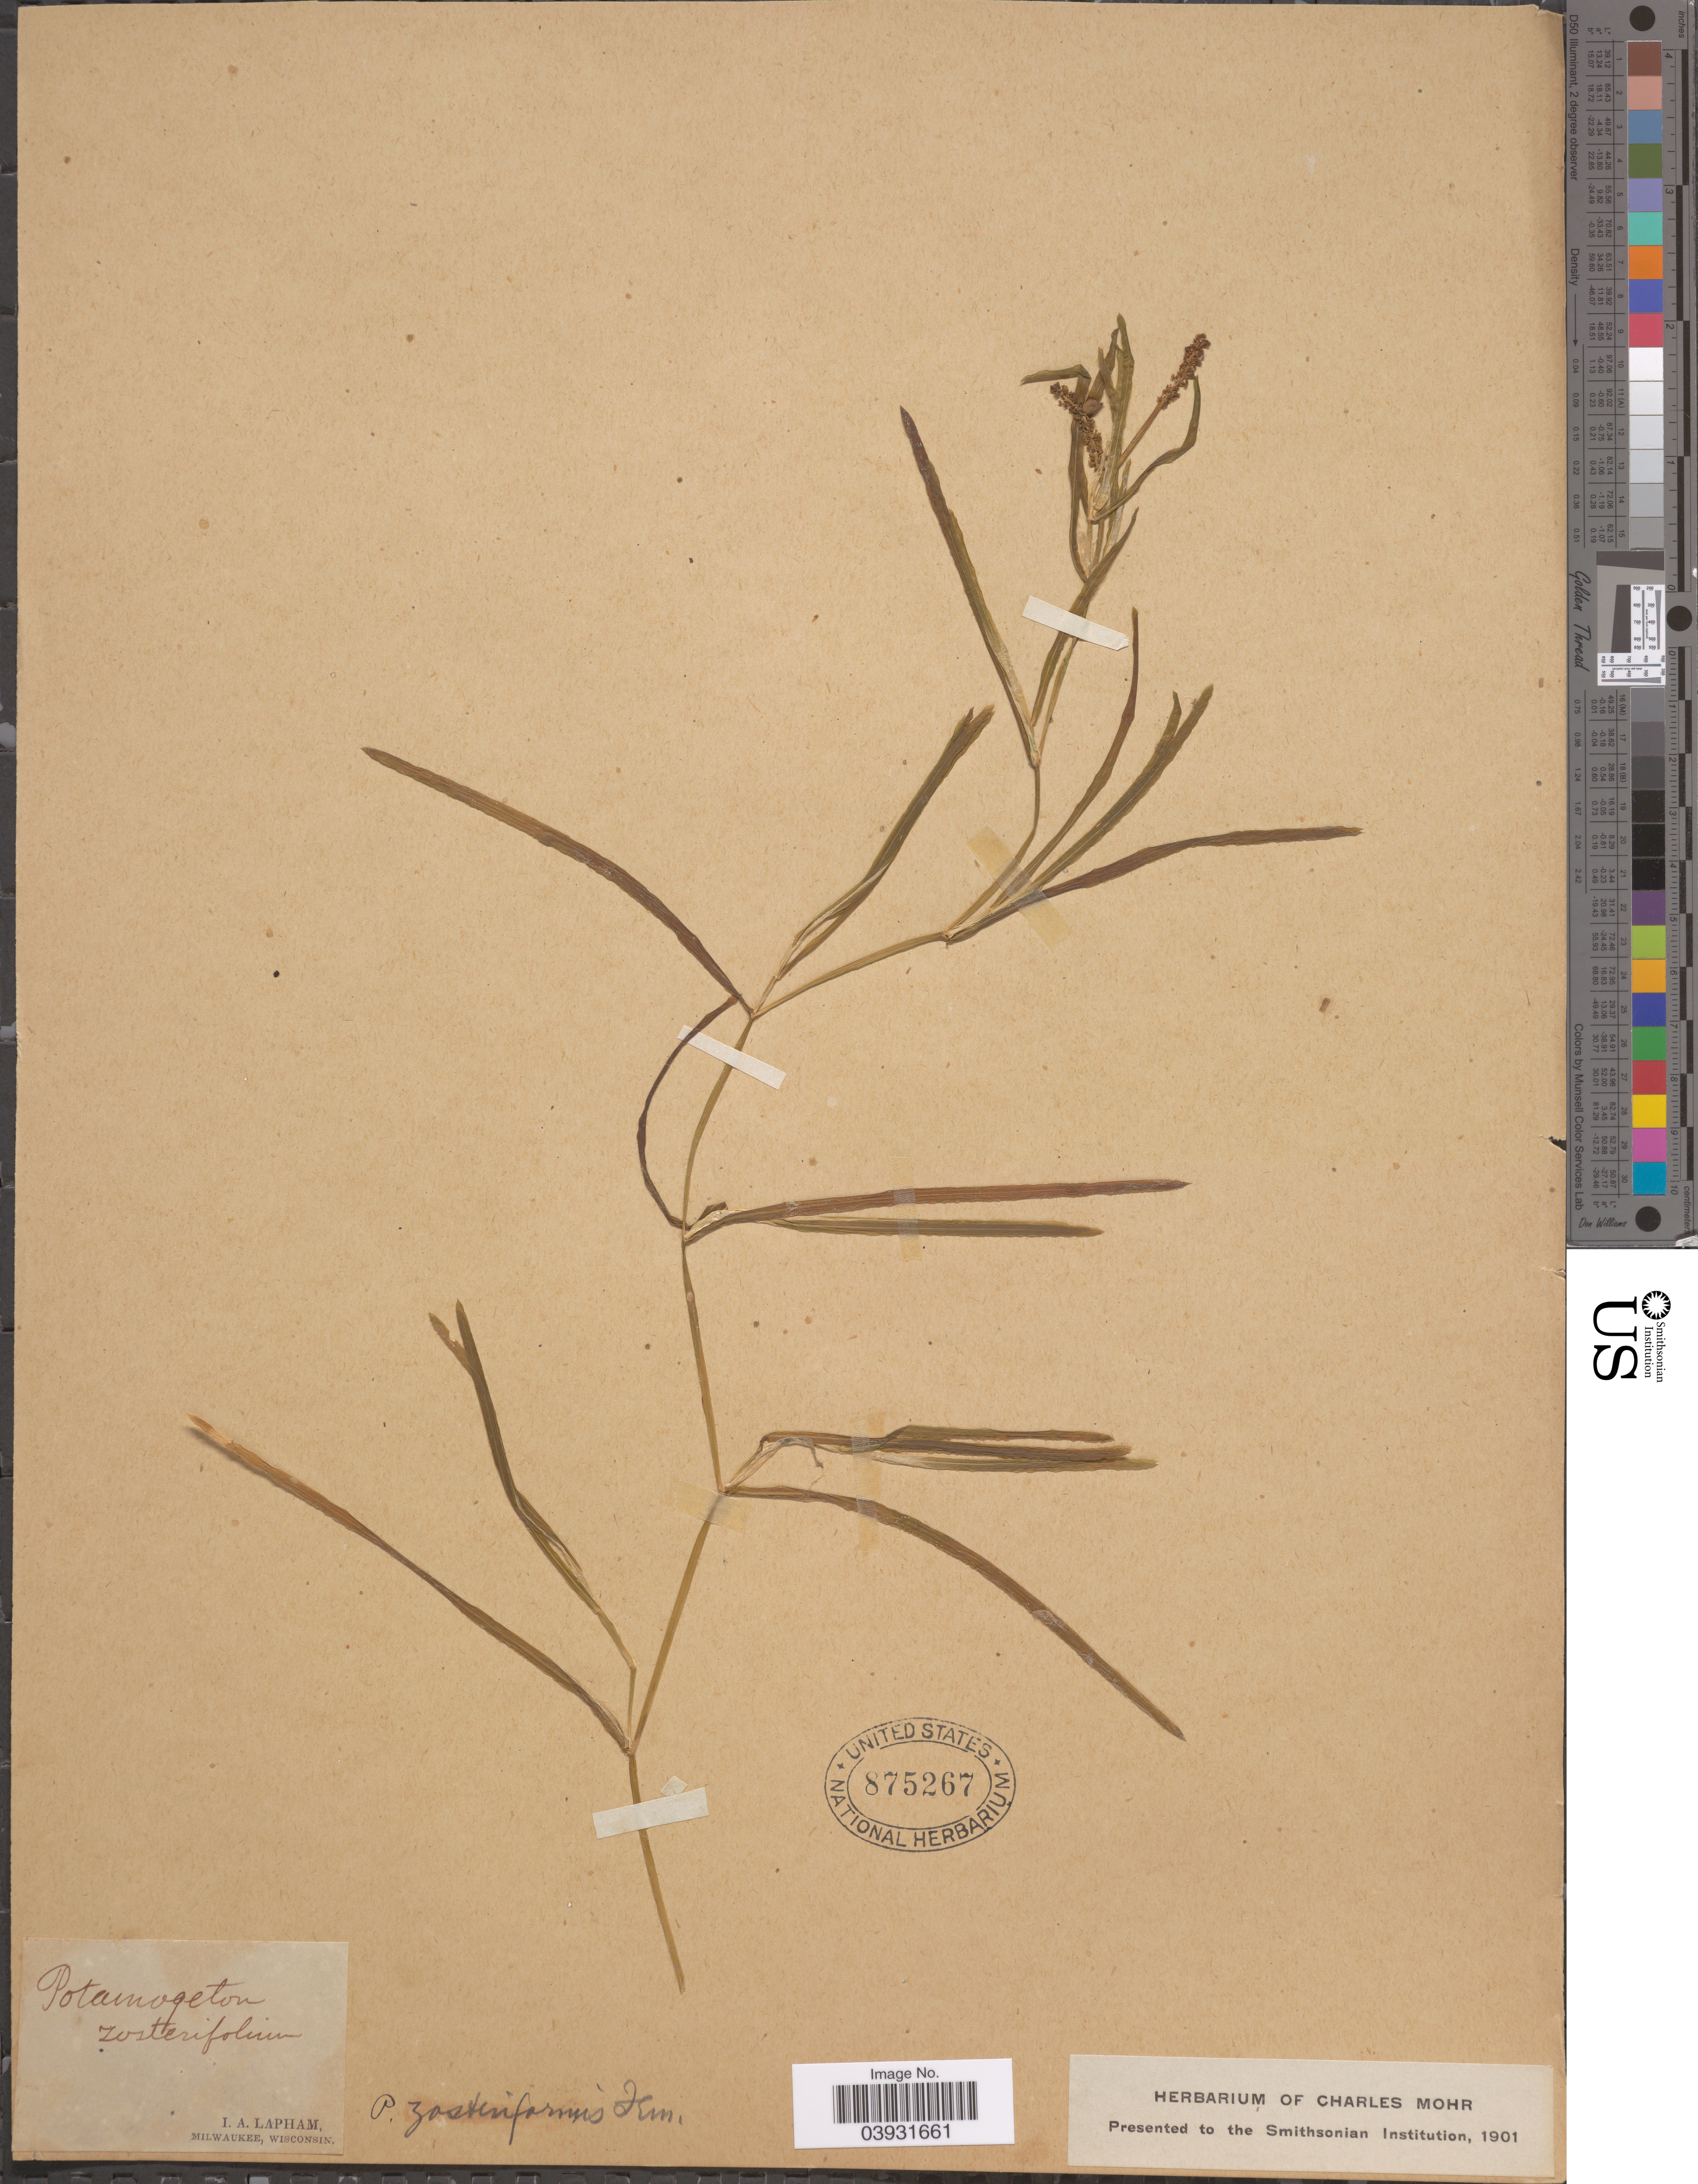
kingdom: Plantae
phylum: Tracheophyta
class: Liliopsida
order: Alismatales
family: Potamogetonaceae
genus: Potamogeton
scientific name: Potamogeton zosterifolius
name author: Schumach.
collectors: I. Lapham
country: United States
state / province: Wisconsin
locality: Milwaukee.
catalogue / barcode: US 875267